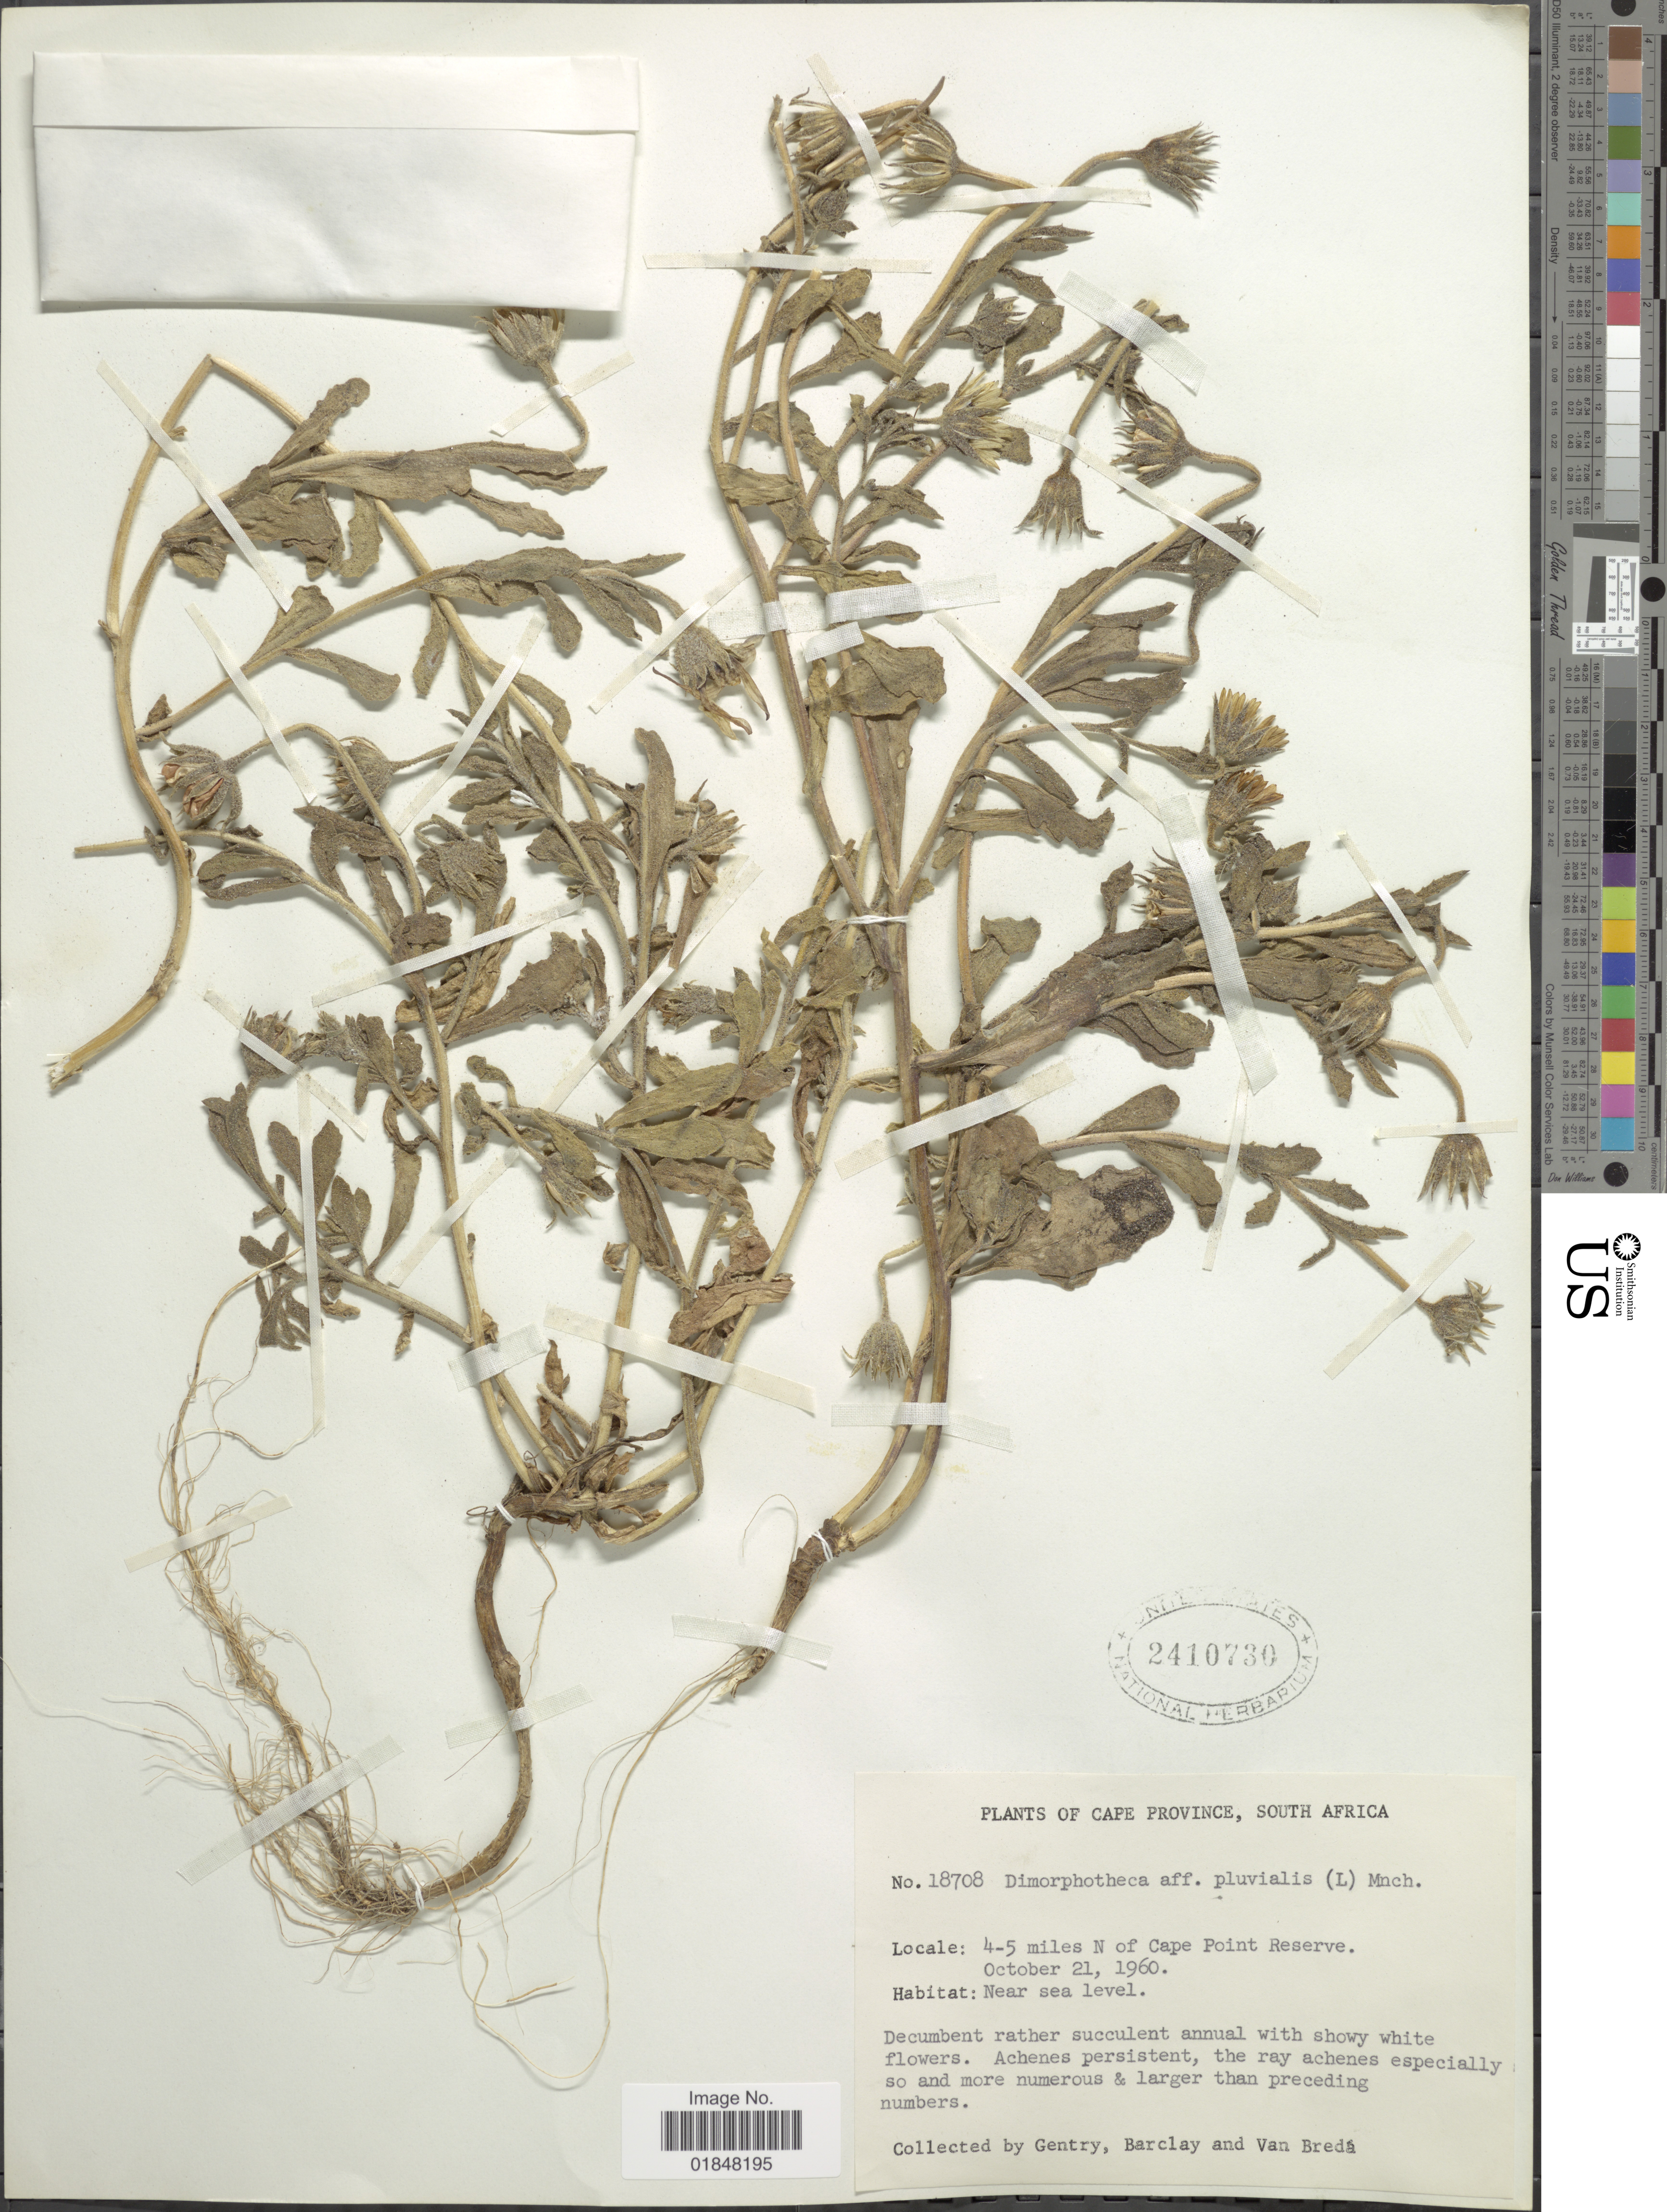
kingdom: Plantae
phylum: Tracheophyta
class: Magnoliopsida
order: Asterales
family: Asteraceae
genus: Dimorphotheca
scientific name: Dimorphotheca pluvialis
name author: (L.) Moench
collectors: Gentry, --, -- Barclay & P. Van Breda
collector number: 18708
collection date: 1960-10-21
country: South Africa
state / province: Western Cape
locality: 4-5 miles N of Cape Point Reserve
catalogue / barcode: US 2410730